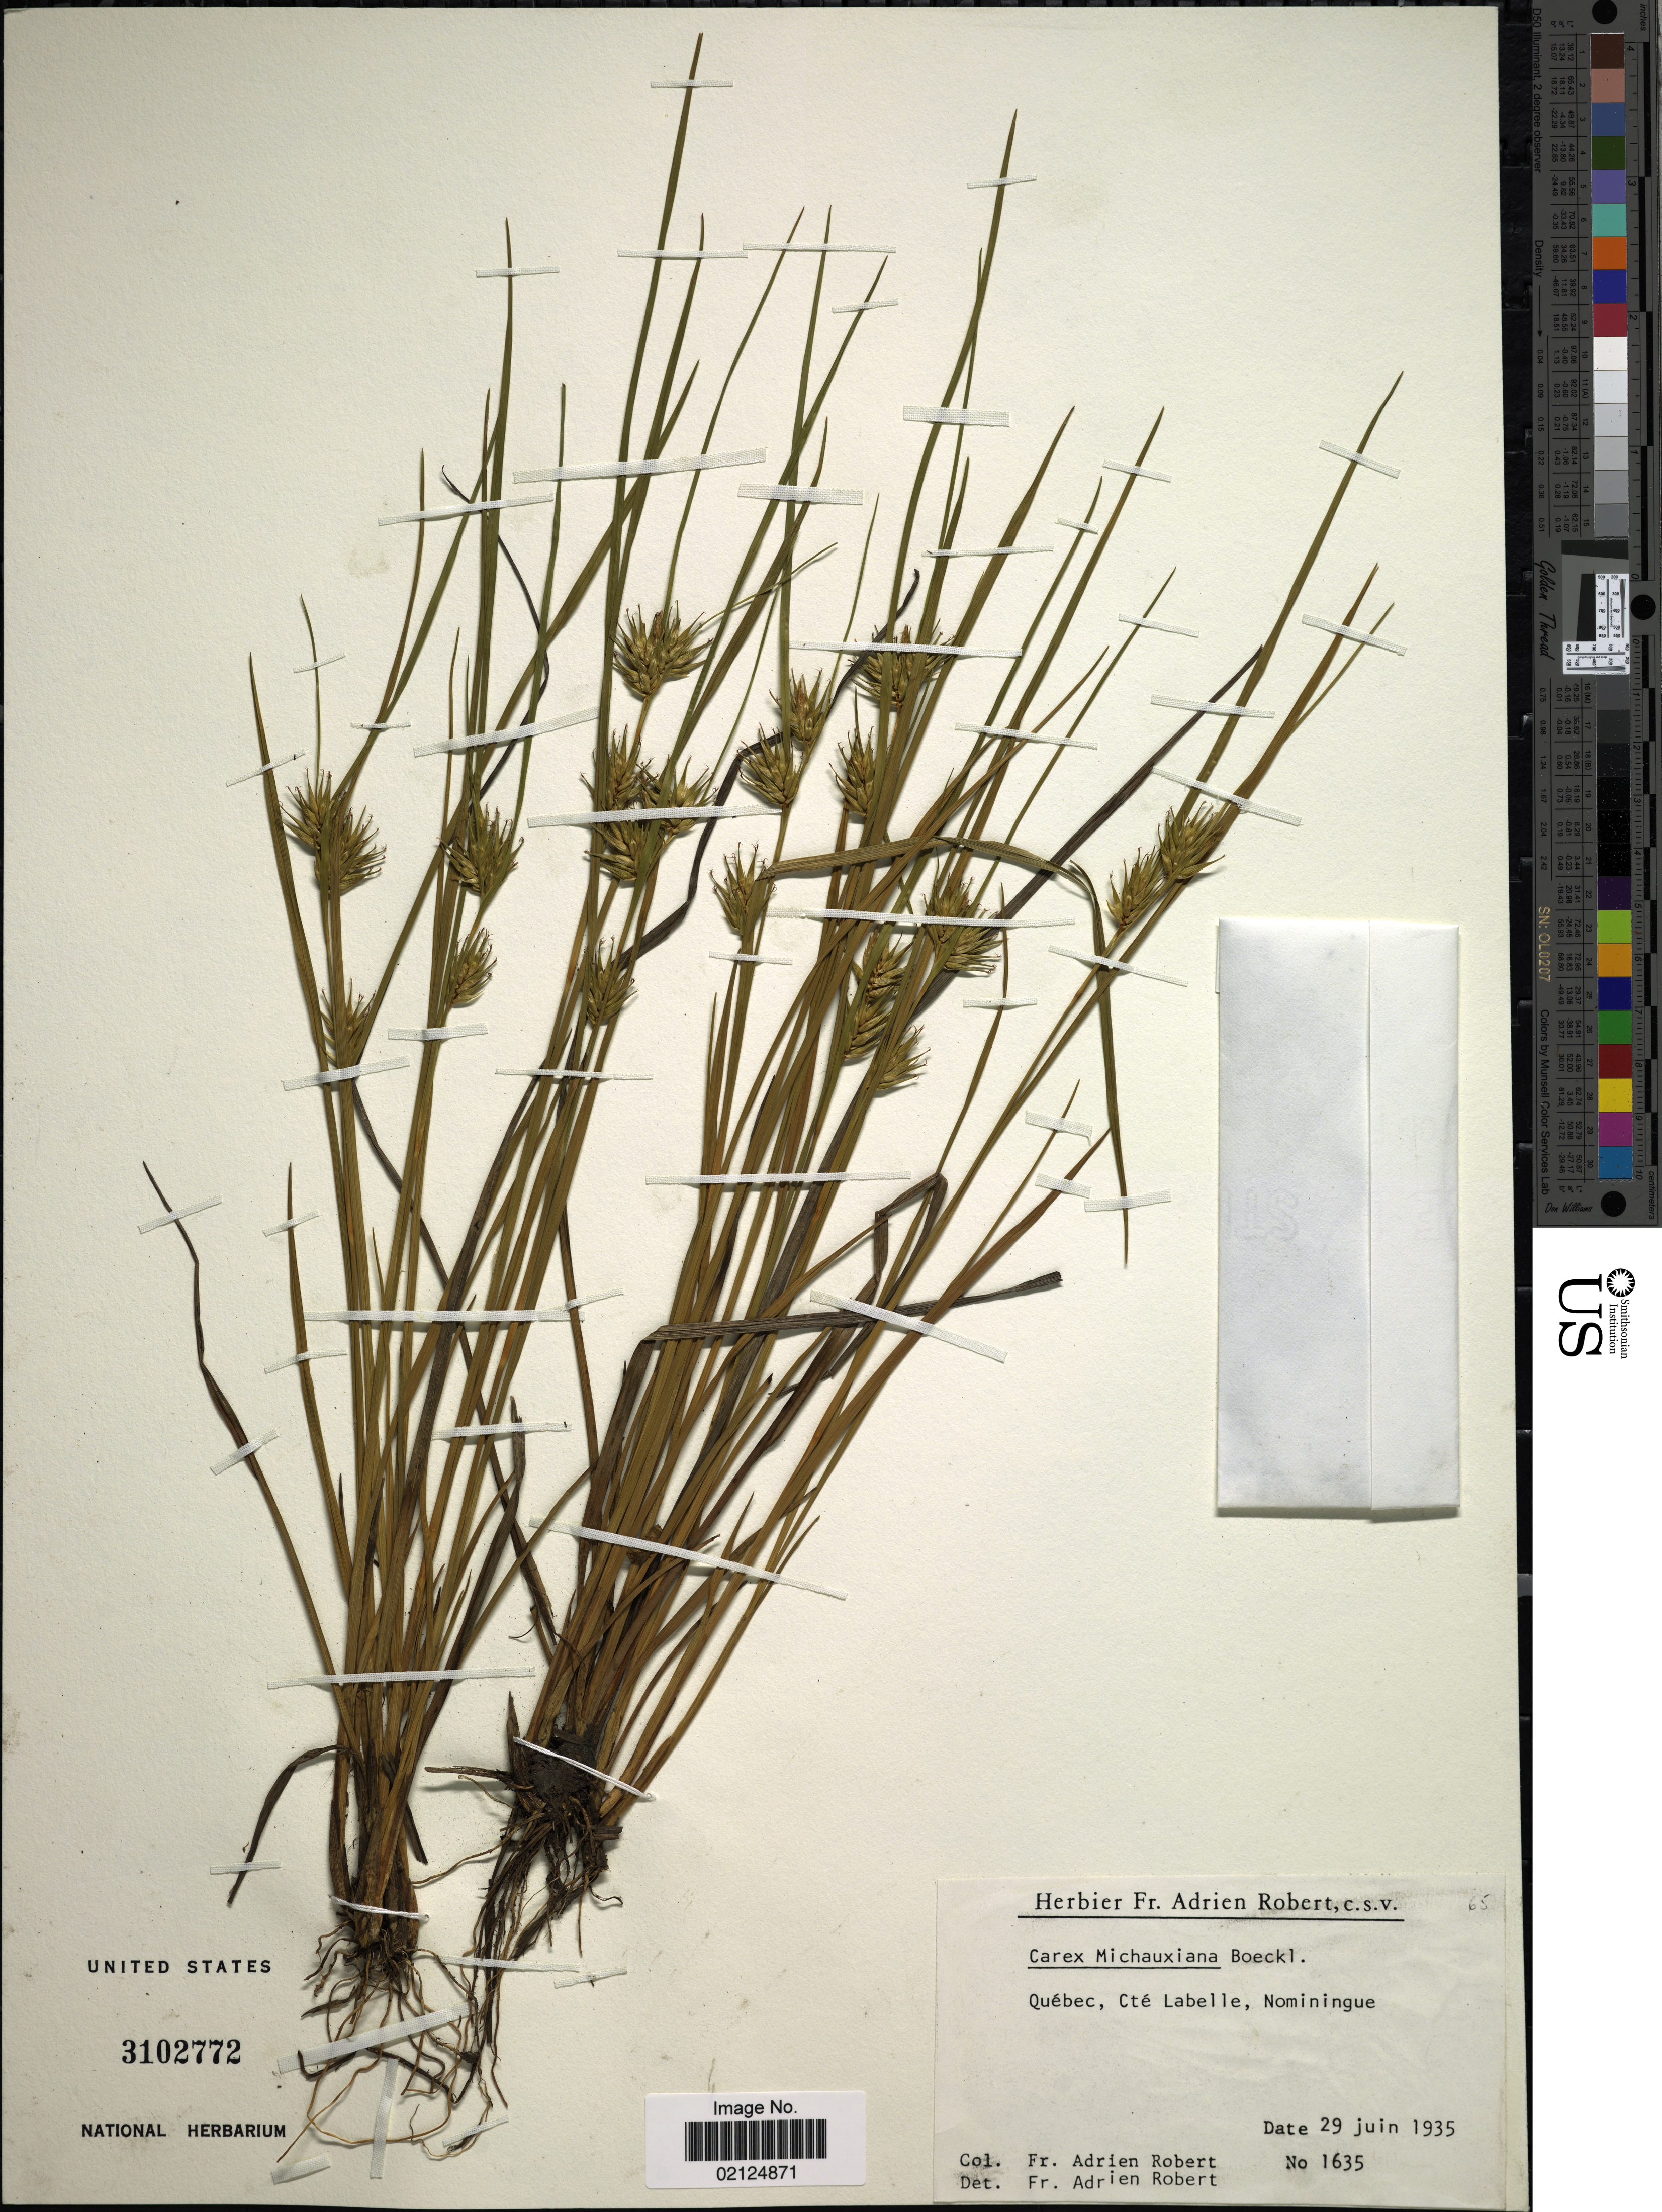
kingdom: Plantae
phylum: Tracheophyta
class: Liliopsida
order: Poales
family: Cyperaceae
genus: Carex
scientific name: Carex michauxiana subsp. michauxiana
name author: Boeckeler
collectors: A. Robert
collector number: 1635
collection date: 1935-06-29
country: Canada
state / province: Quebec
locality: Cte labelle, Nominingue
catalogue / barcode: US 3102772